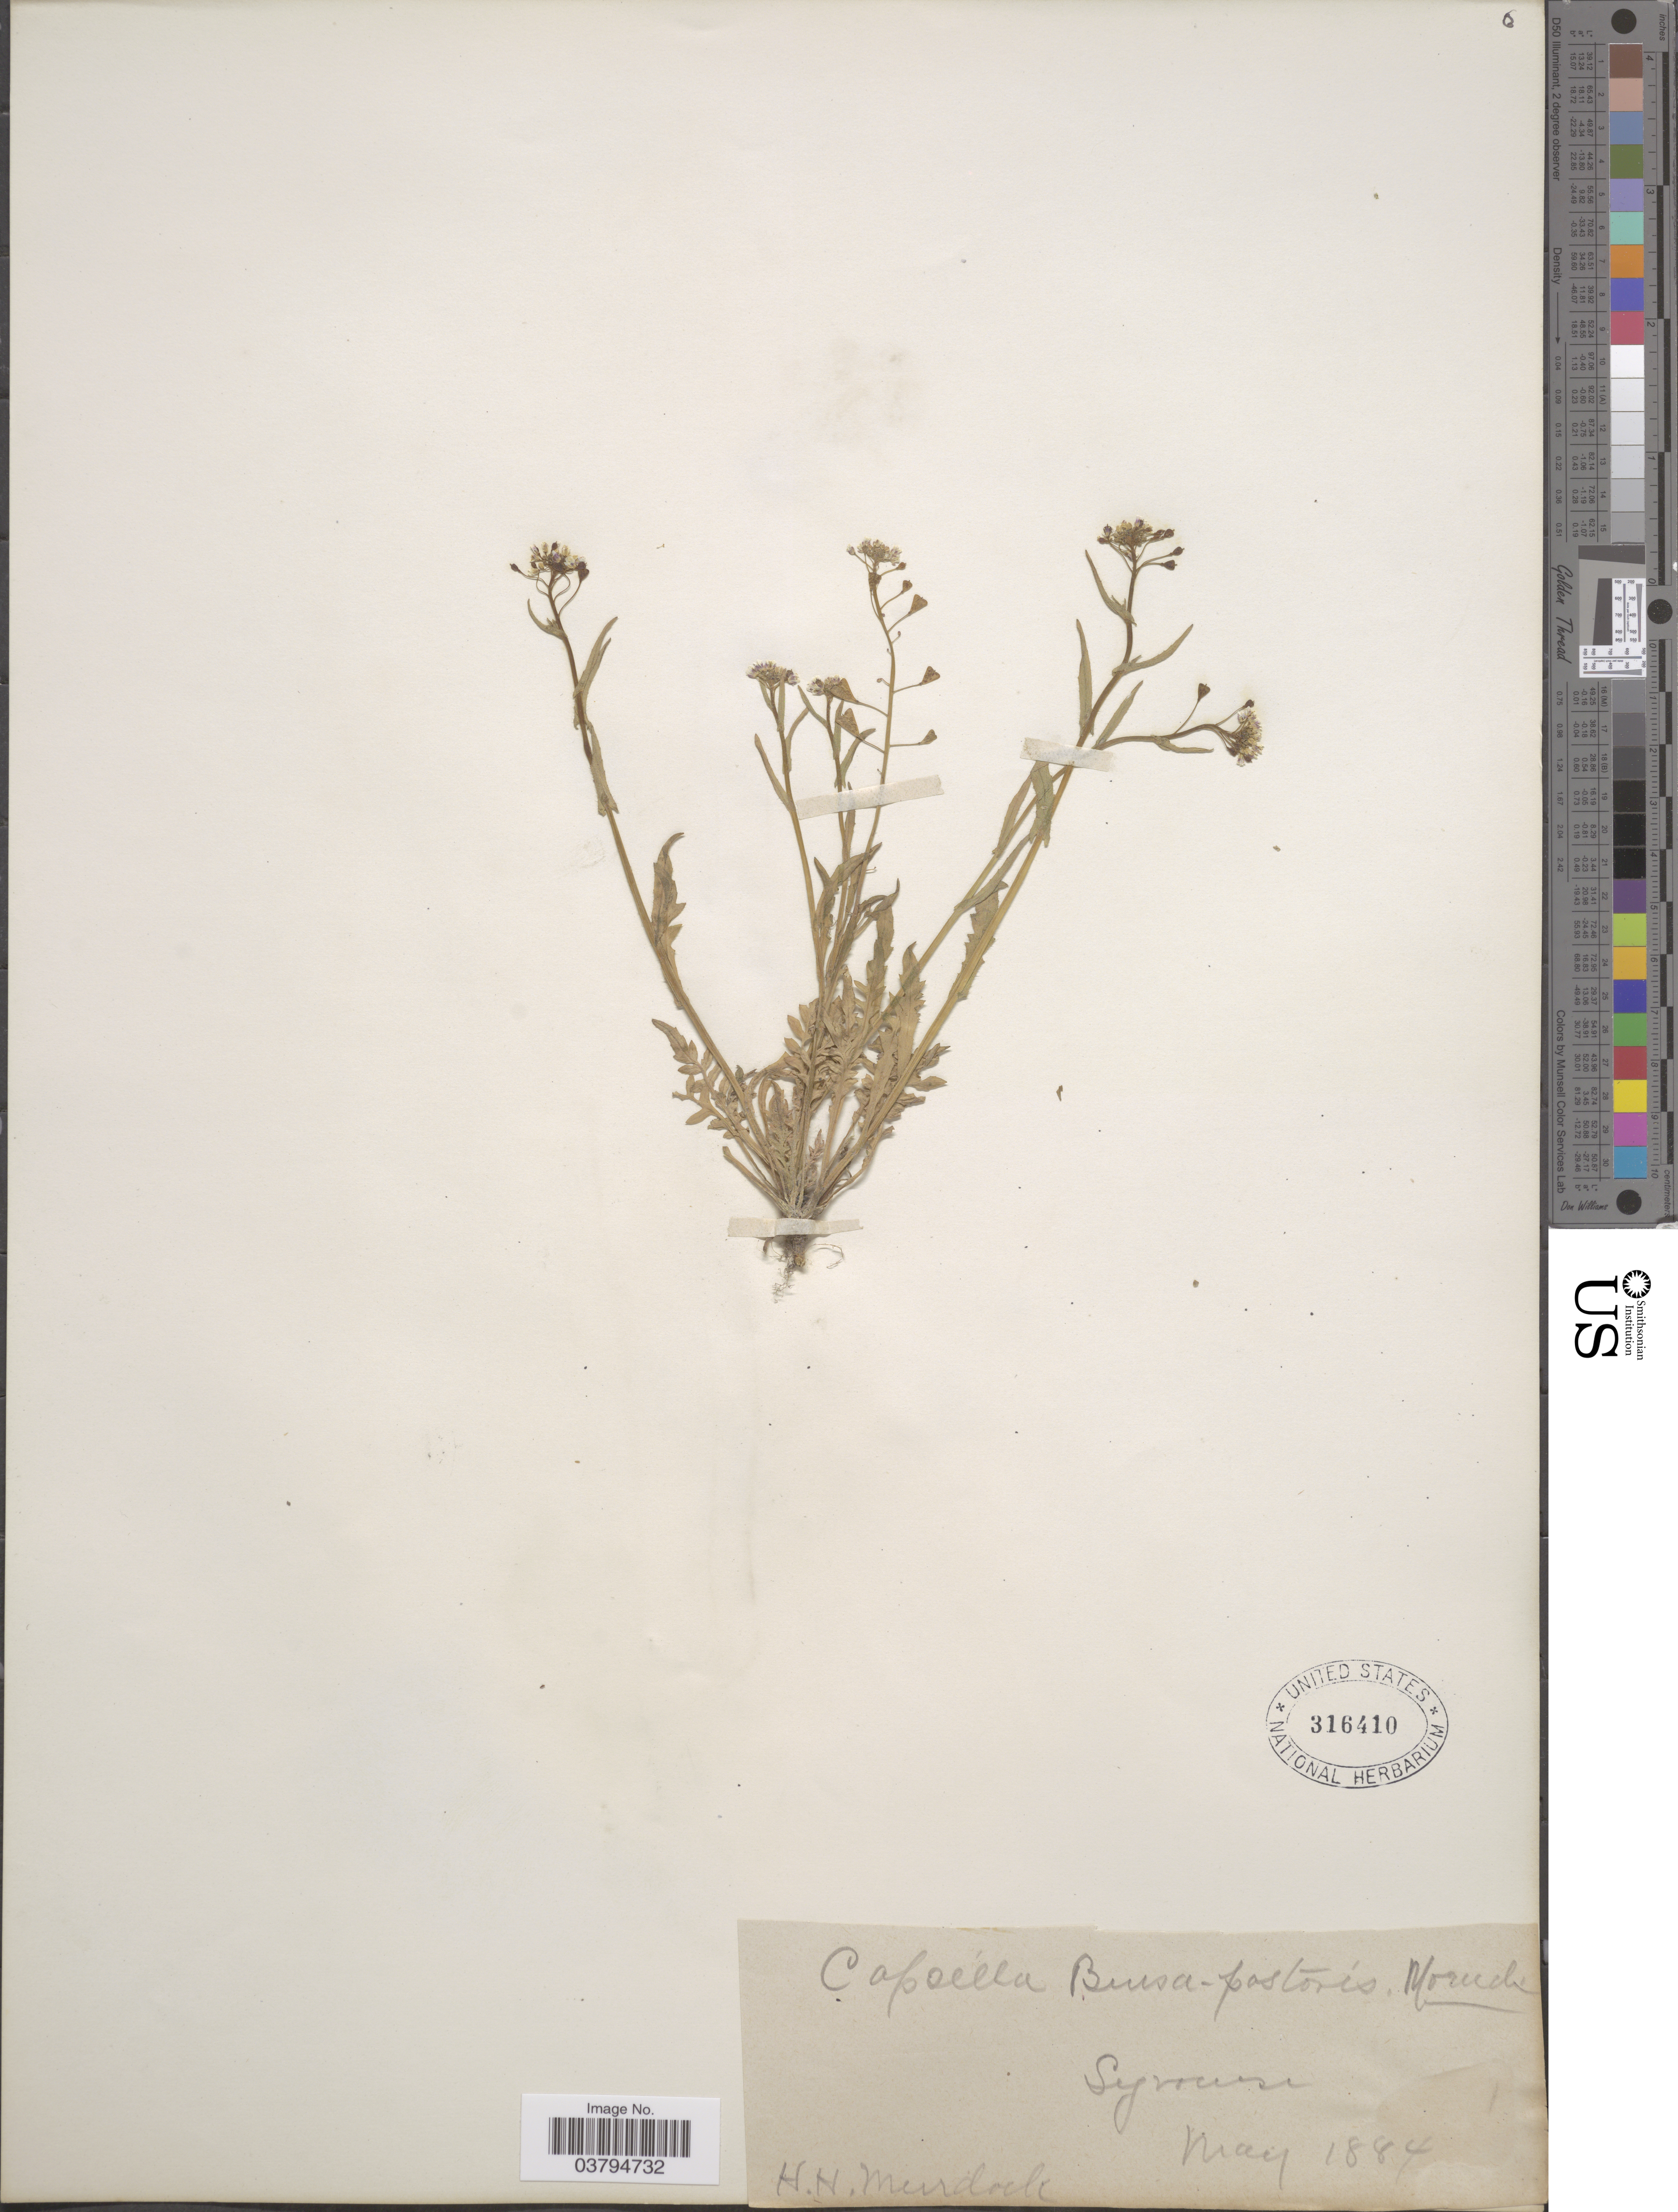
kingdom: Plantae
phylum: Tracheophyta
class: Magnoliopsida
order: Brassicales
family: Brassicaceae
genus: Capsella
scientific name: Capsella bursa-pastoris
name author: (L.) Medik.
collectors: H. H. Murdock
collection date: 1884-05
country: United States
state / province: New York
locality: Syracuse.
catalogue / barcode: US 316410